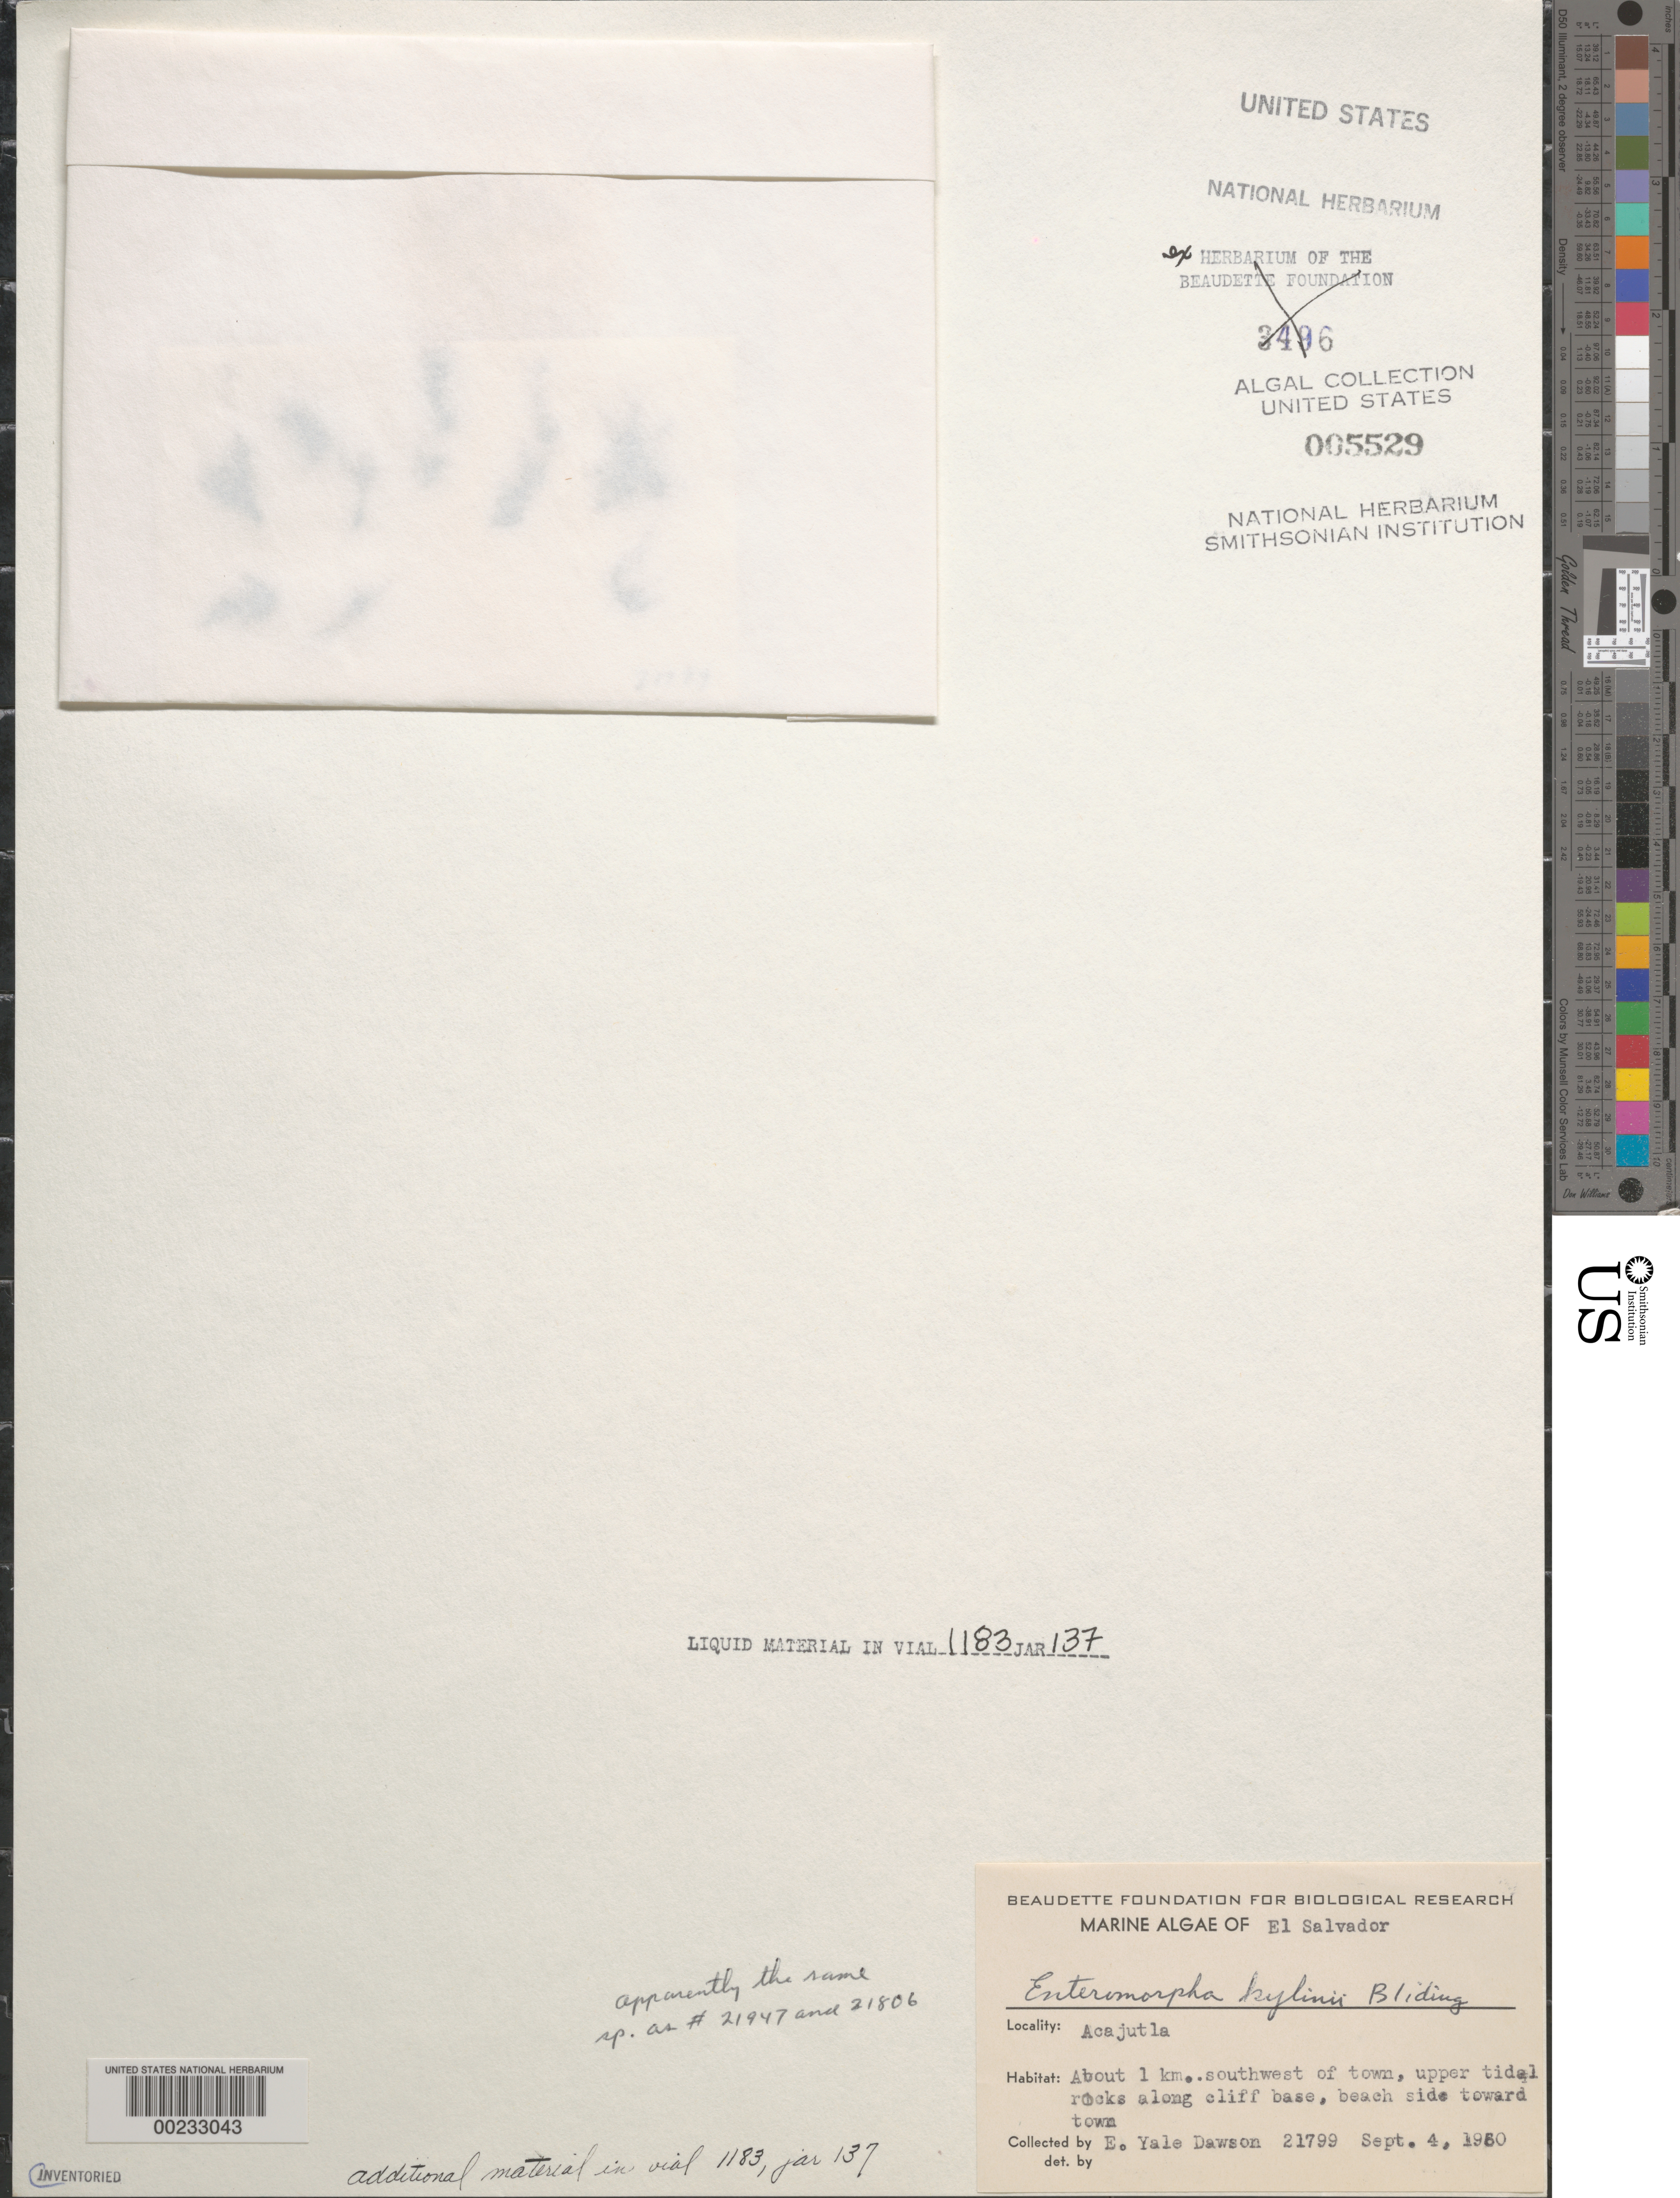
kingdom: Plantae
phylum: Chlorophyta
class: Ulvophyceae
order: Ulvales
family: Ulvaceae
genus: Ulva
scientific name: Ulva kylinii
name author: (Bliding) H.S. Hayden et al.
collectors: E. Y. Dawson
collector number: EYD 21799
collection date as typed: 04 Sep 1960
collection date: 1960-09-04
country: El Salvador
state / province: Sonsonate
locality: Ca. 1 km southwest of Acajutla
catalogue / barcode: US 5529